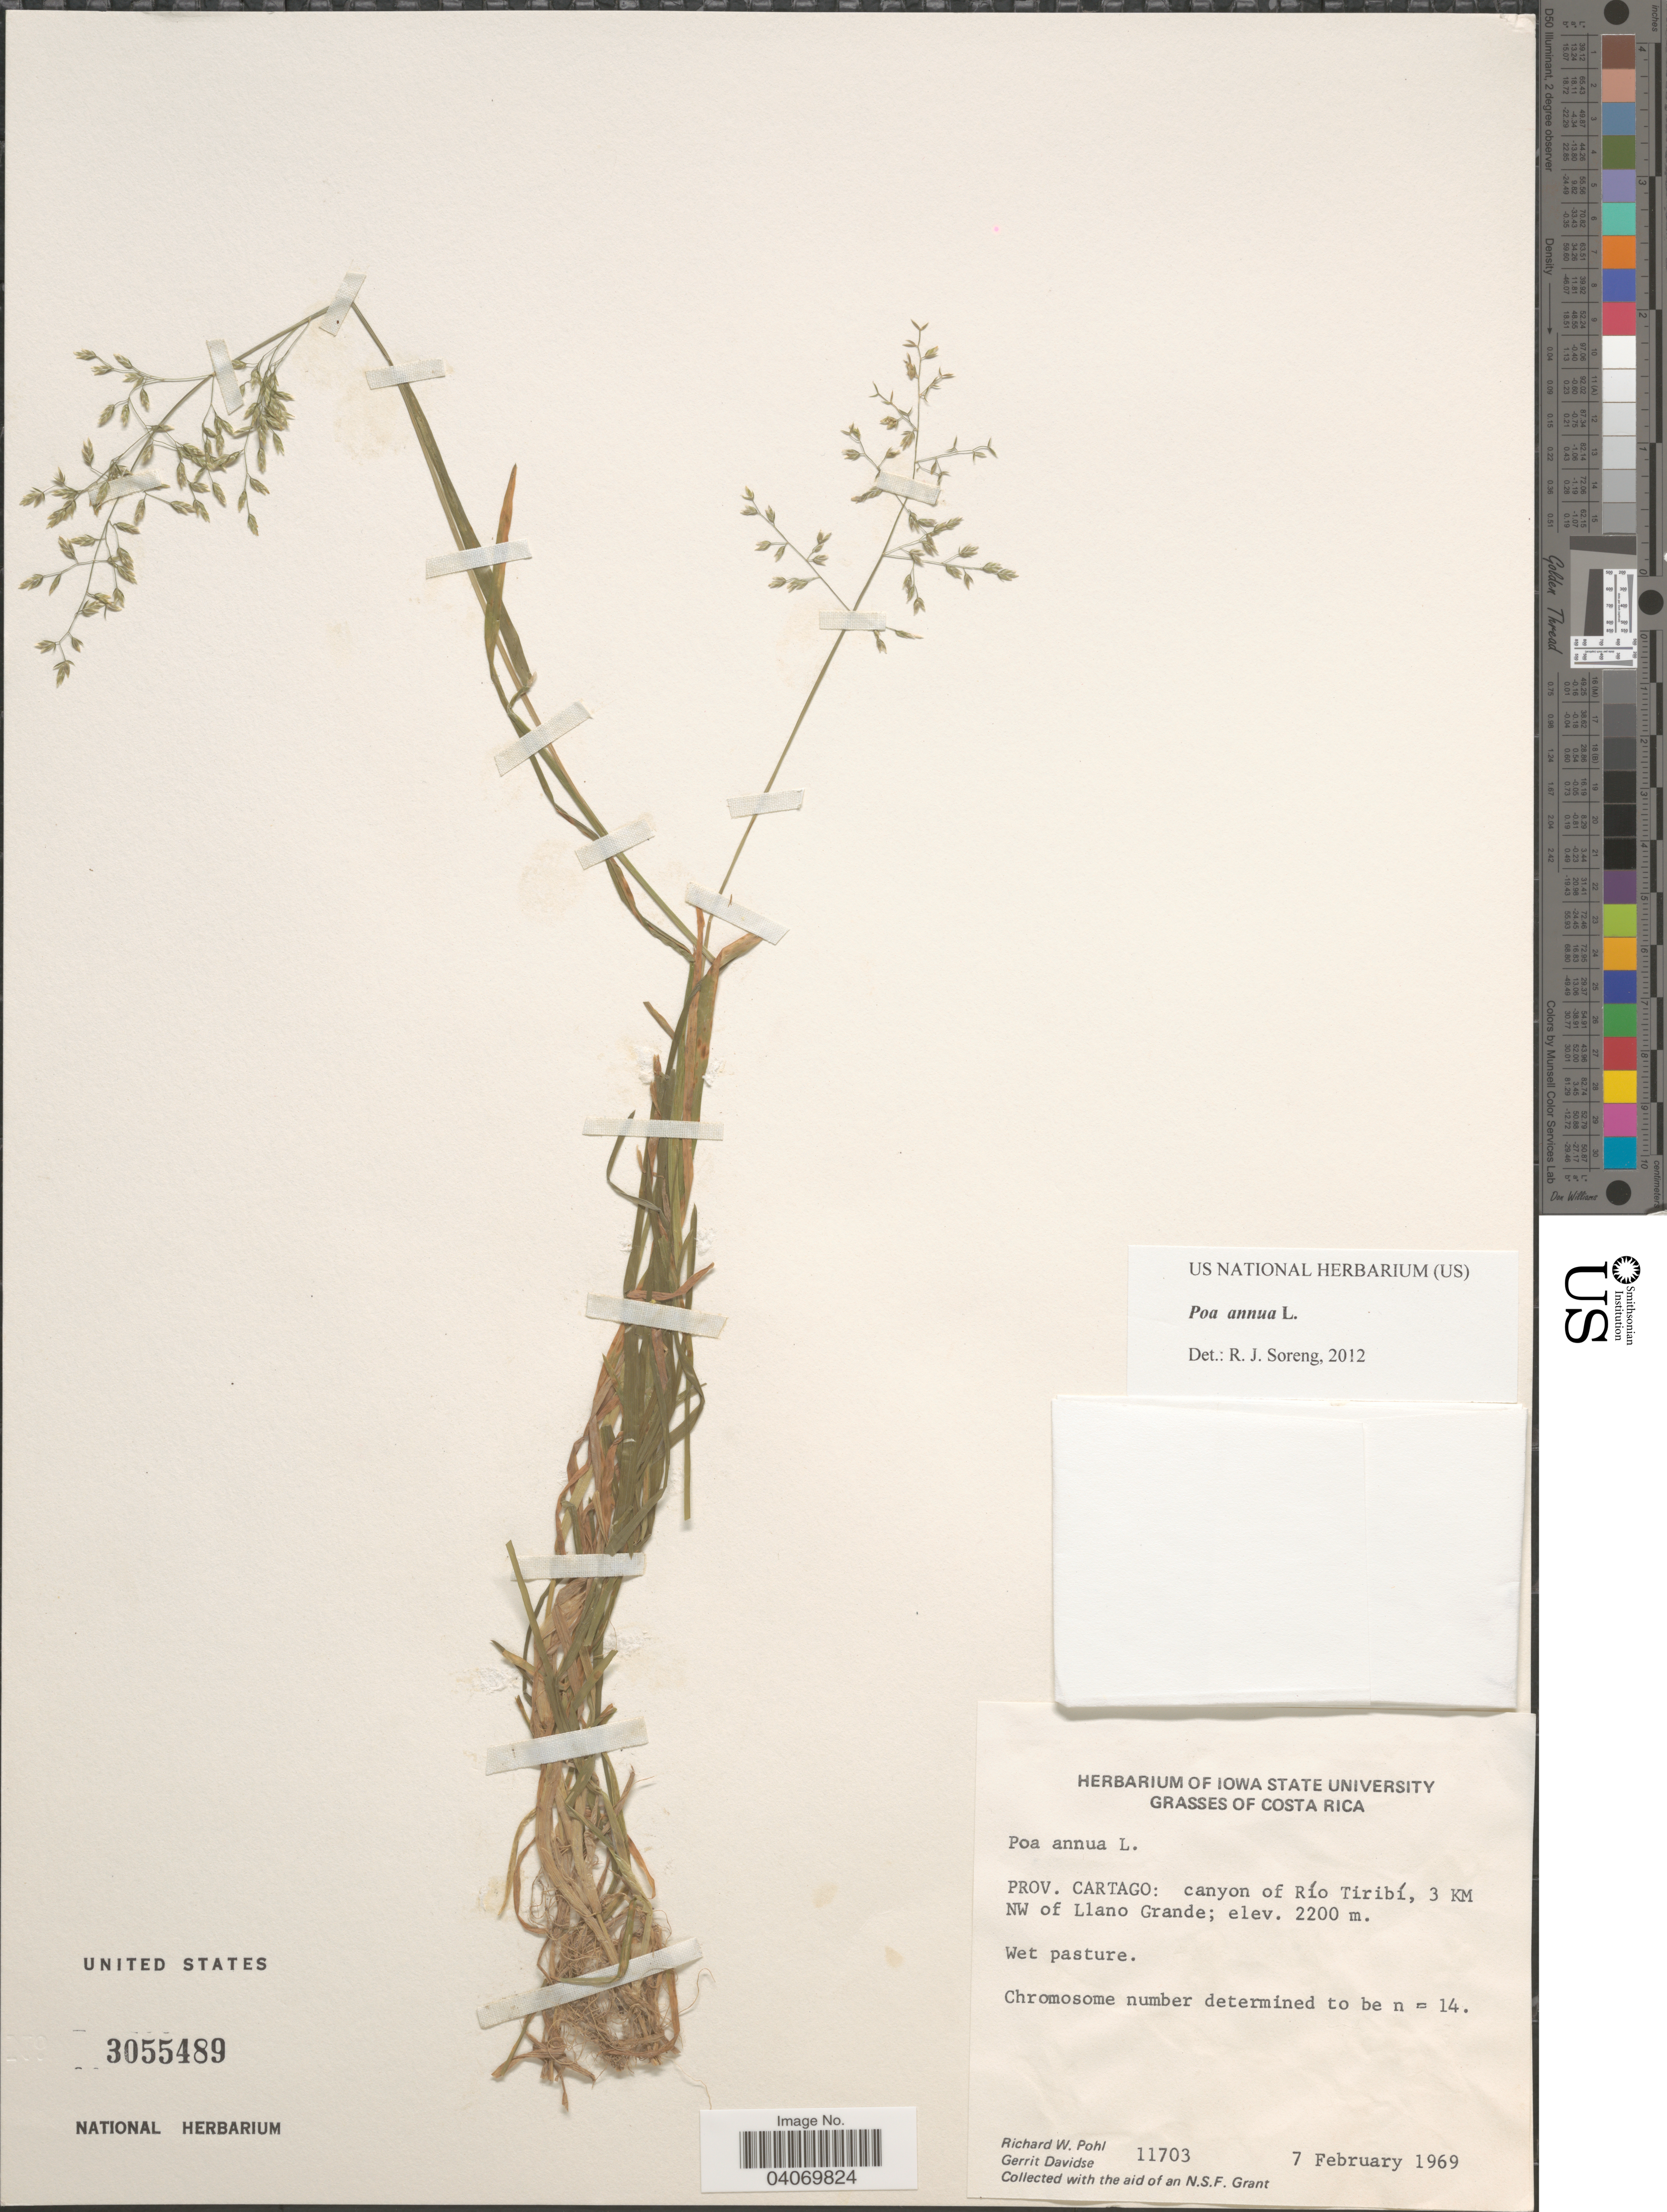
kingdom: Plantae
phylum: Tracheophyta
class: Liliopsida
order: Poales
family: Poaceae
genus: Poa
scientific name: Poa annua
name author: L.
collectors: R. W. Pohl & G. Davidse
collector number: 11703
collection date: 1969-02-07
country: Costa Rica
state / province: Cartago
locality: Canyon of Río Tiribí, 3 KM NW of Llano Grande.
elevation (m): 2200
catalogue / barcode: US 3055489